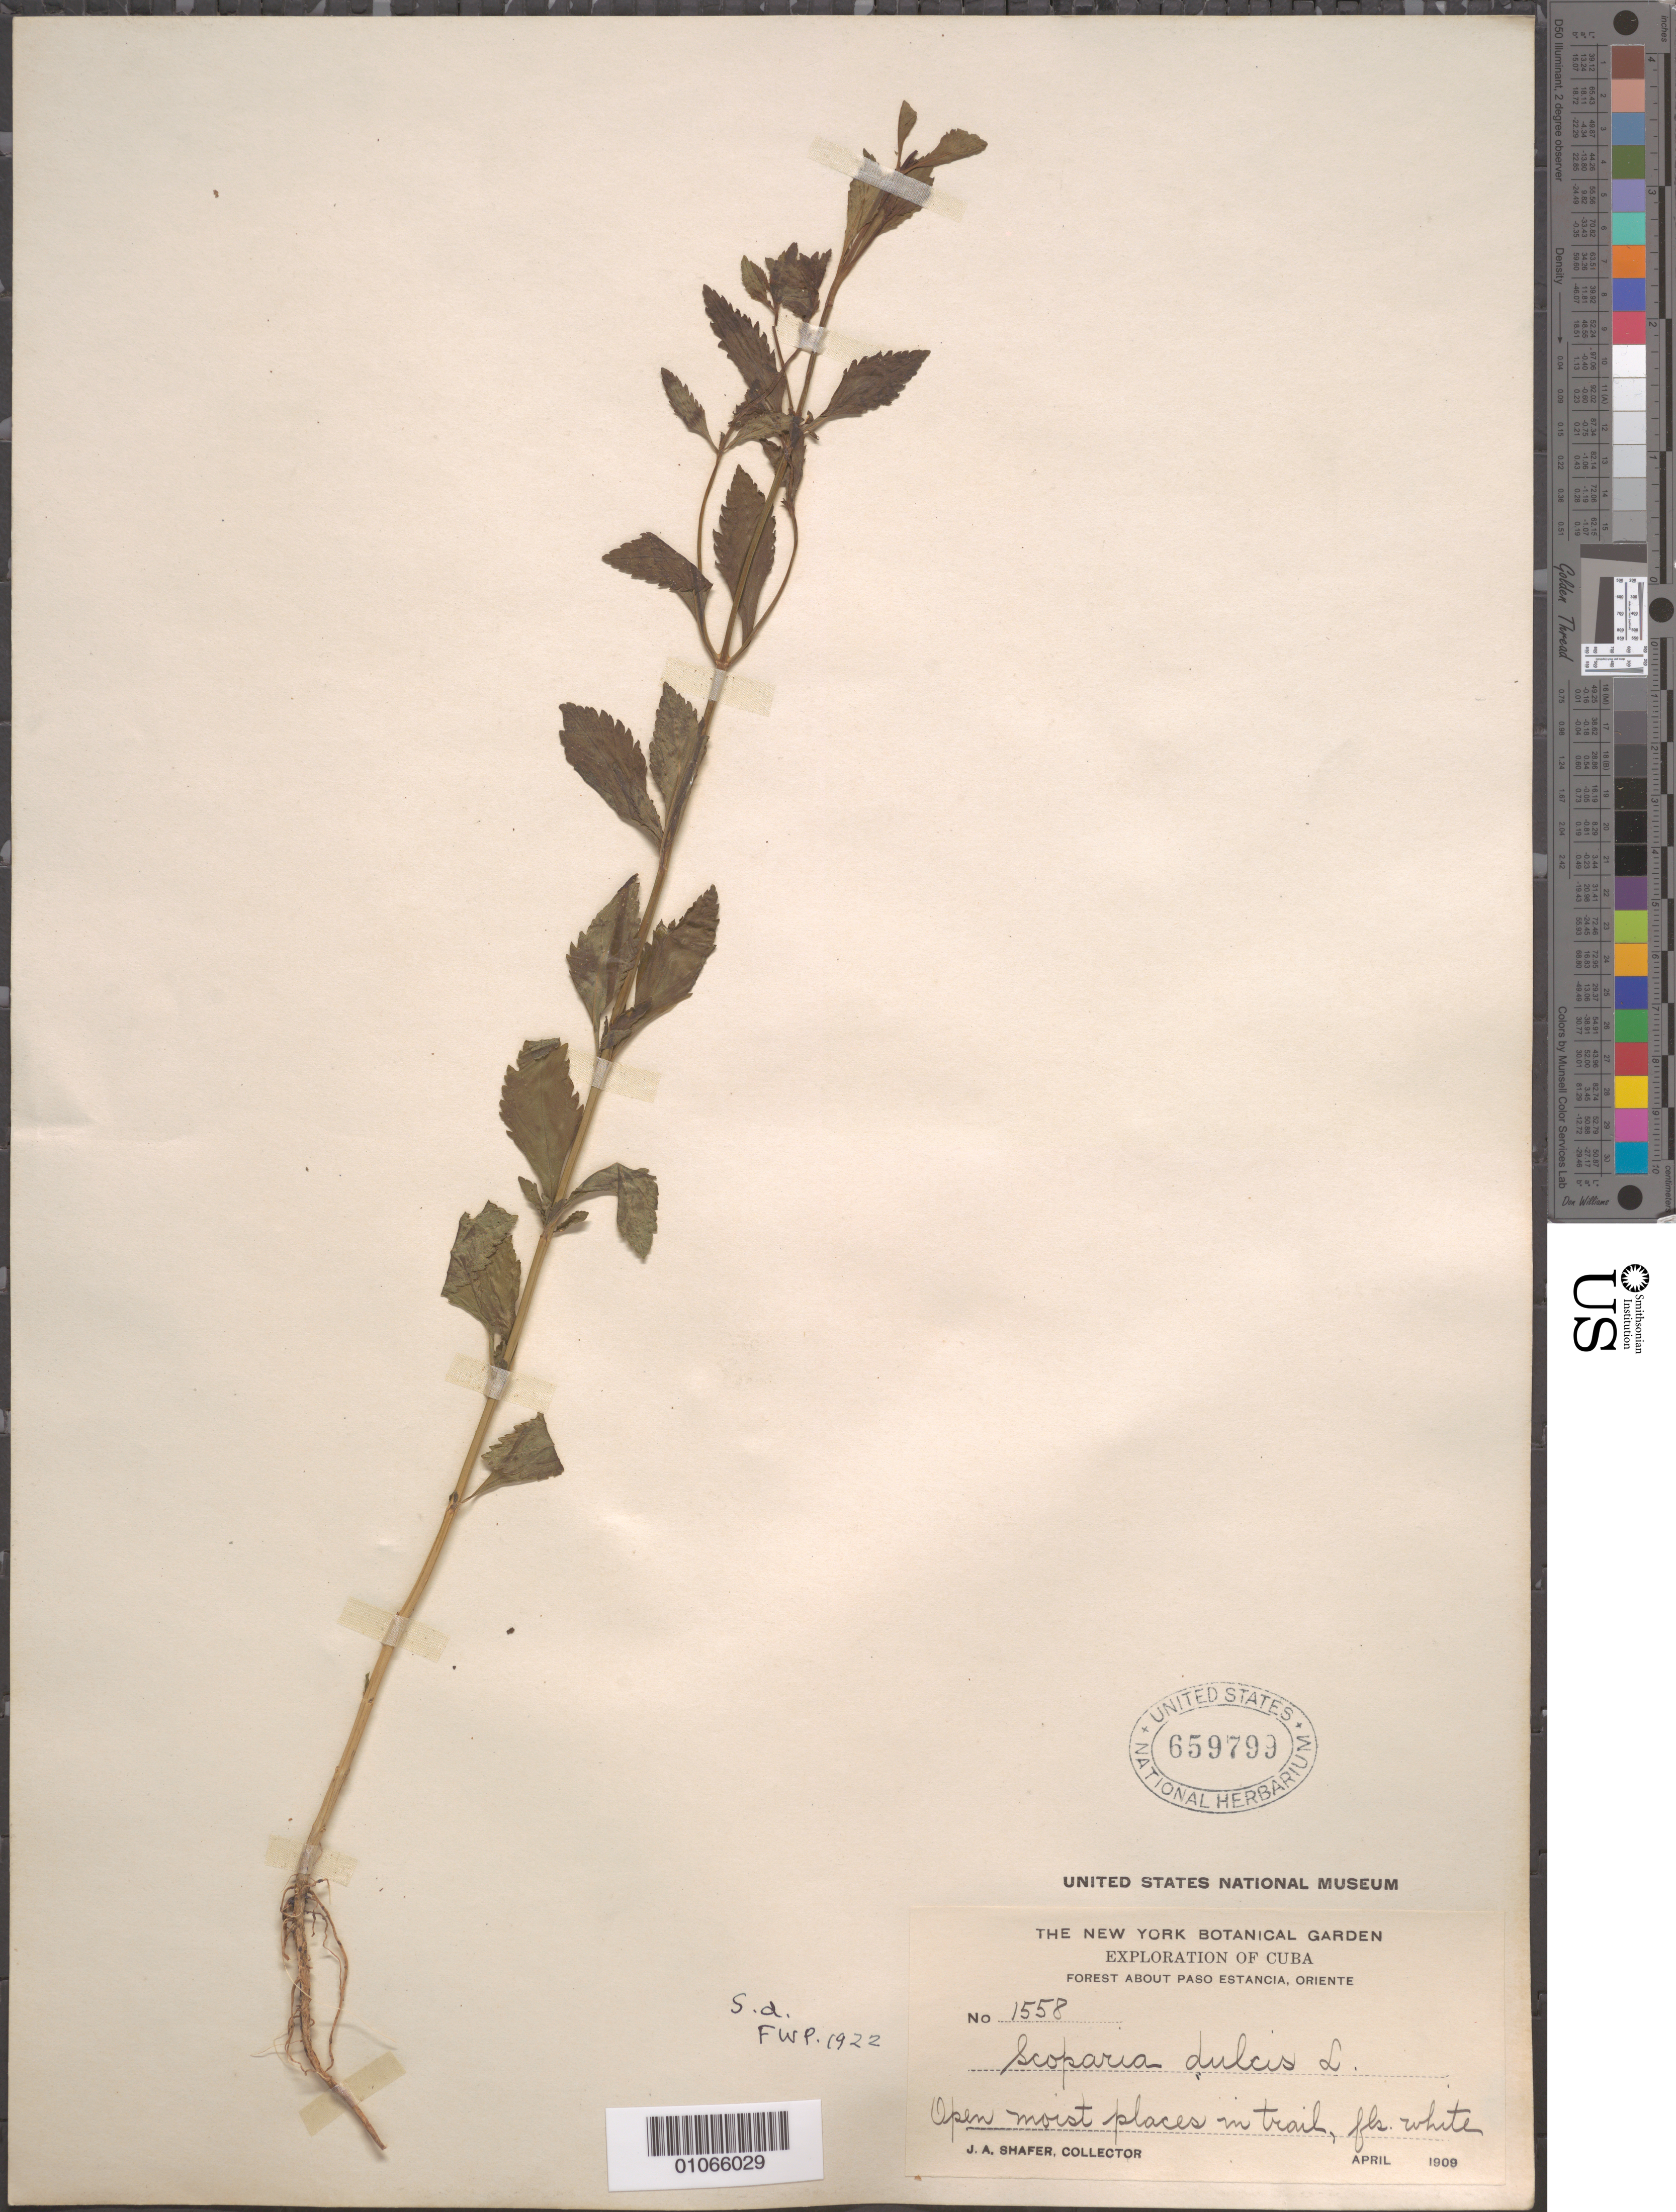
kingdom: Plantae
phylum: Tracheophyta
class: Magnoliopsida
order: Lamiales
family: Plantaginaceae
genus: Scoparia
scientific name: Scoparia dulcis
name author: L.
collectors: J. A. Shafer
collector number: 1558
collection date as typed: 01 Apr 1909 to 30 Apr 1909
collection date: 1909-04-01/1909-04-30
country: Cuba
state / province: Granma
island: Cuba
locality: Forest about Paso Estancia, open moist places in trail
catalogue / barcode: US 659799